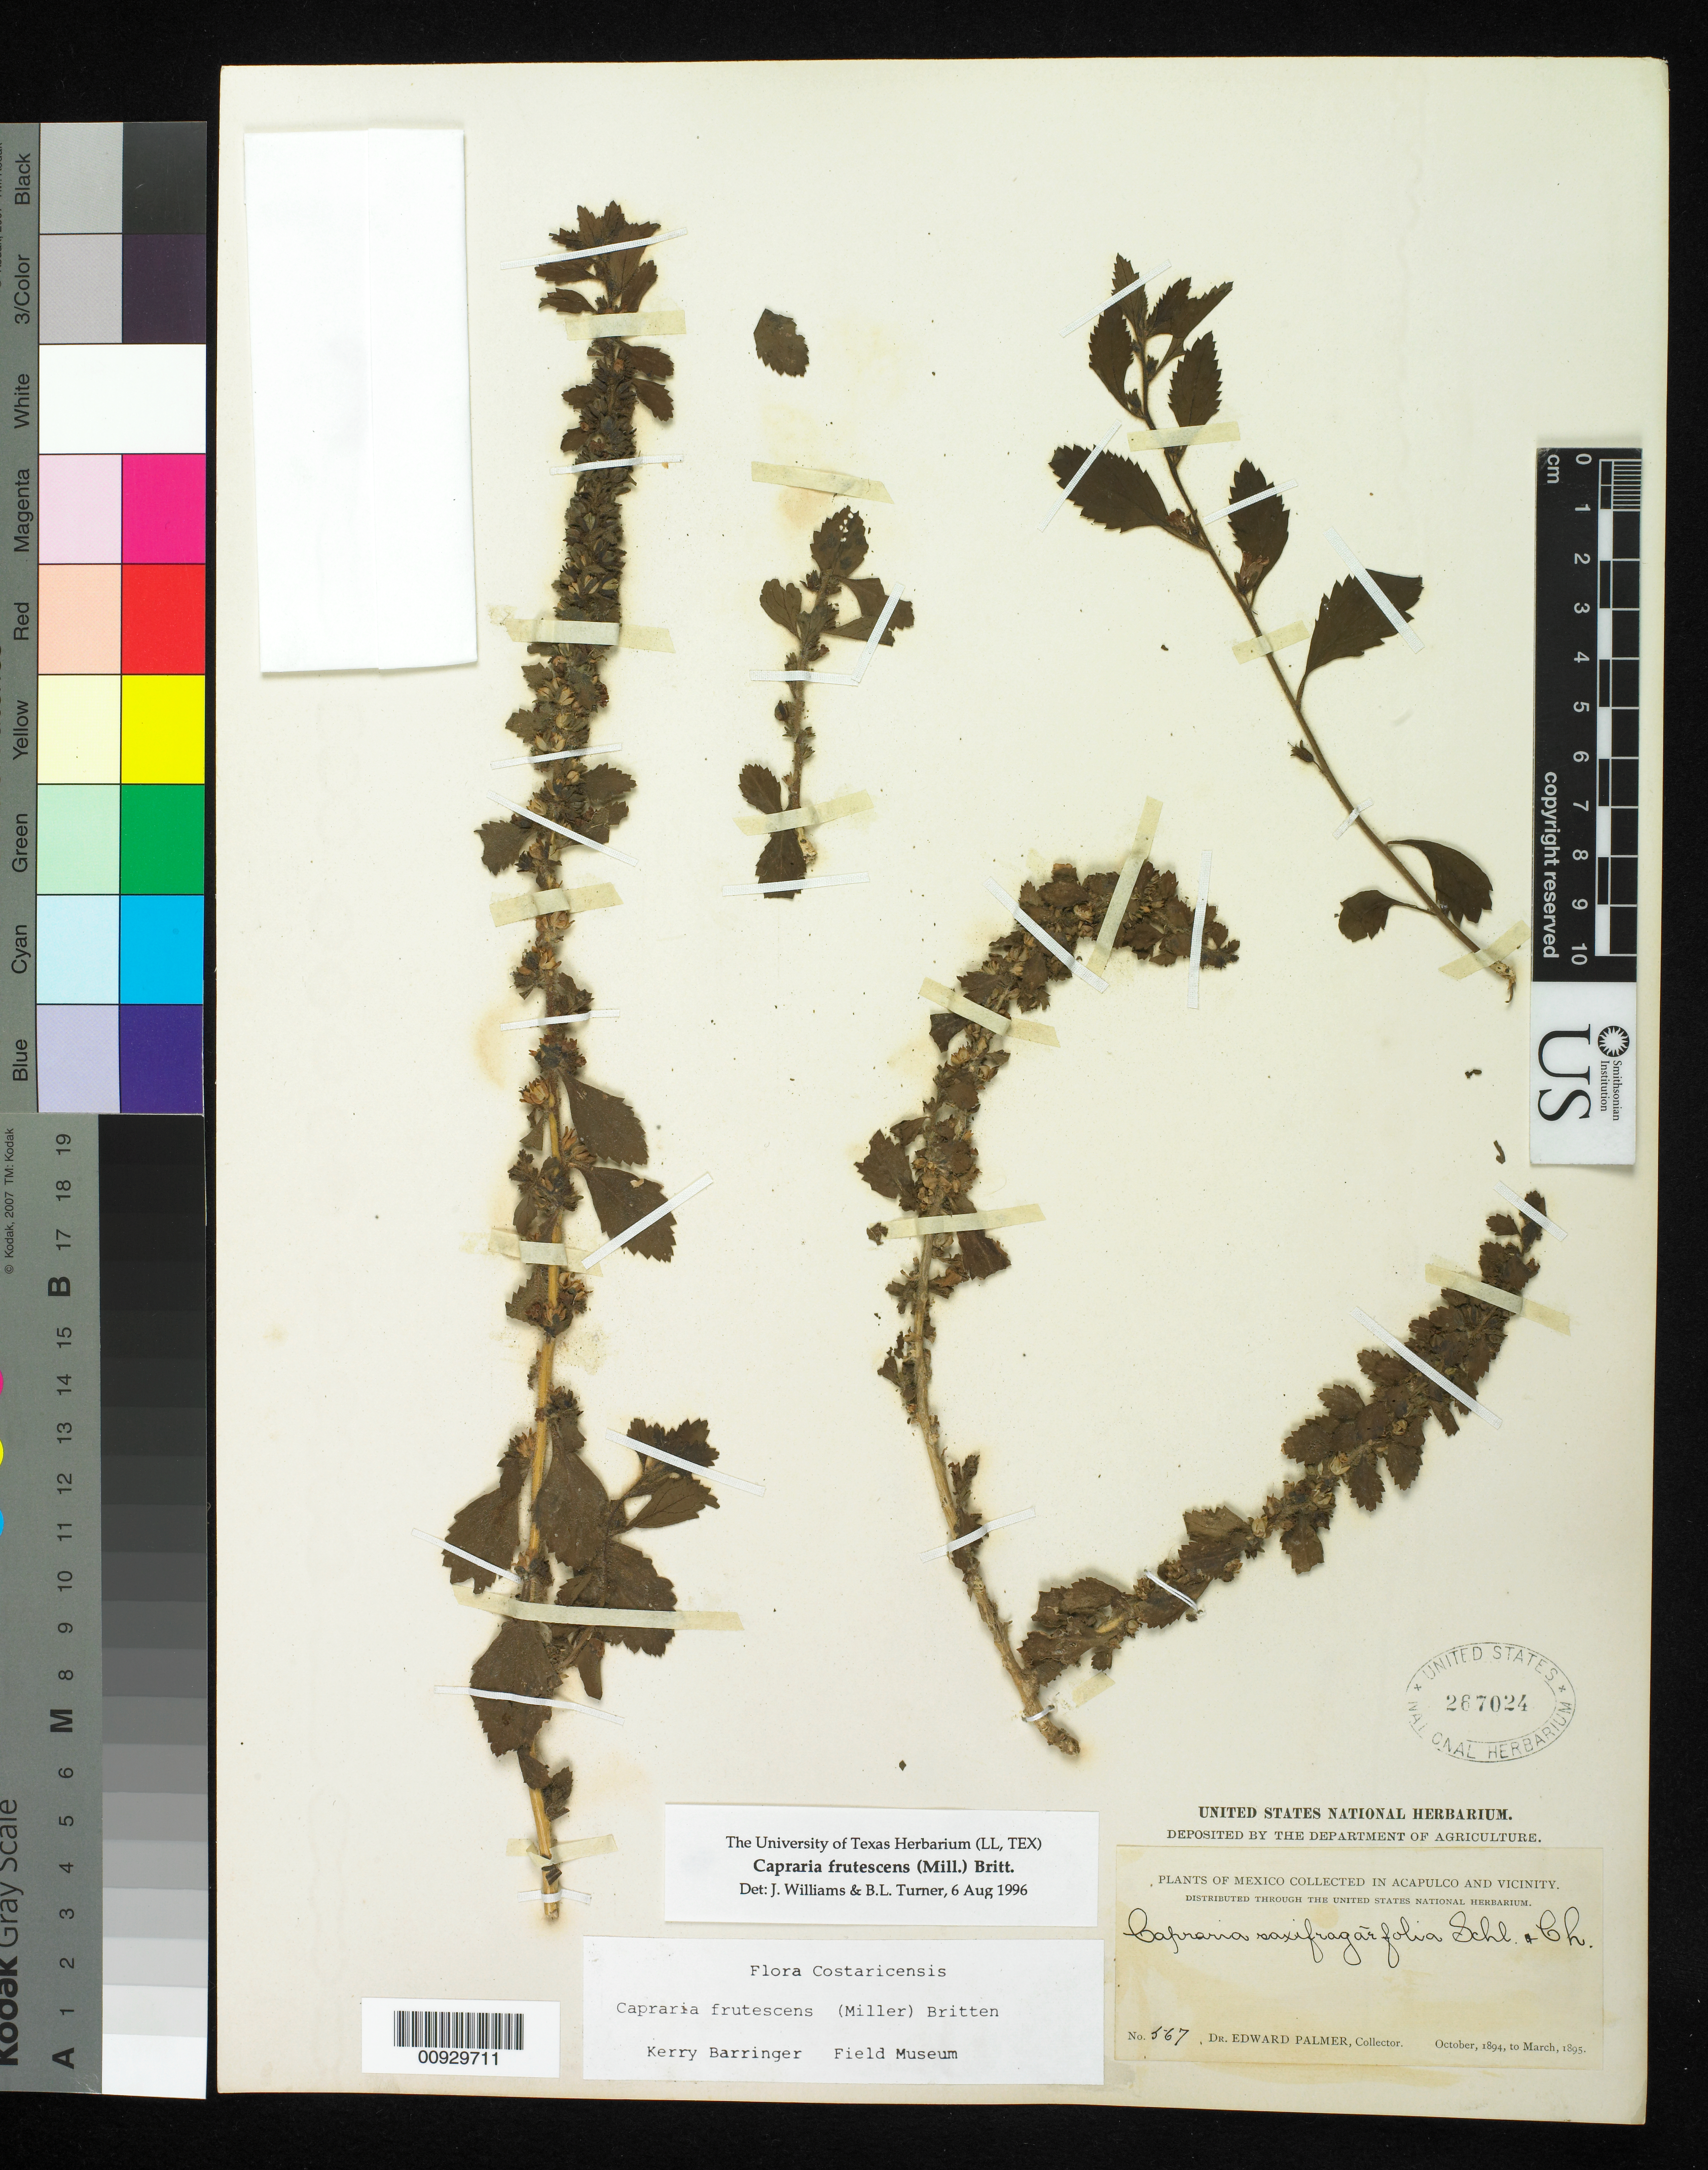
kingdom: Plantae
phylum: Tracheophyta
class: Magnoliopsida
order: Lamiales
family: Scrophulariaceae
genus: Capraria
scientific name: Capraria frutescens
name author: (Mill.) Britton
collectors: E. Palmer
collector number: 567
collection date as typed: Oct 1894 to -- Mar 1895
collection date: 1894-10/1895-03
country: Mexico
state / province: Guerrero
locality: Acapulco and vicinity.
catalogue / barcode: US 267024